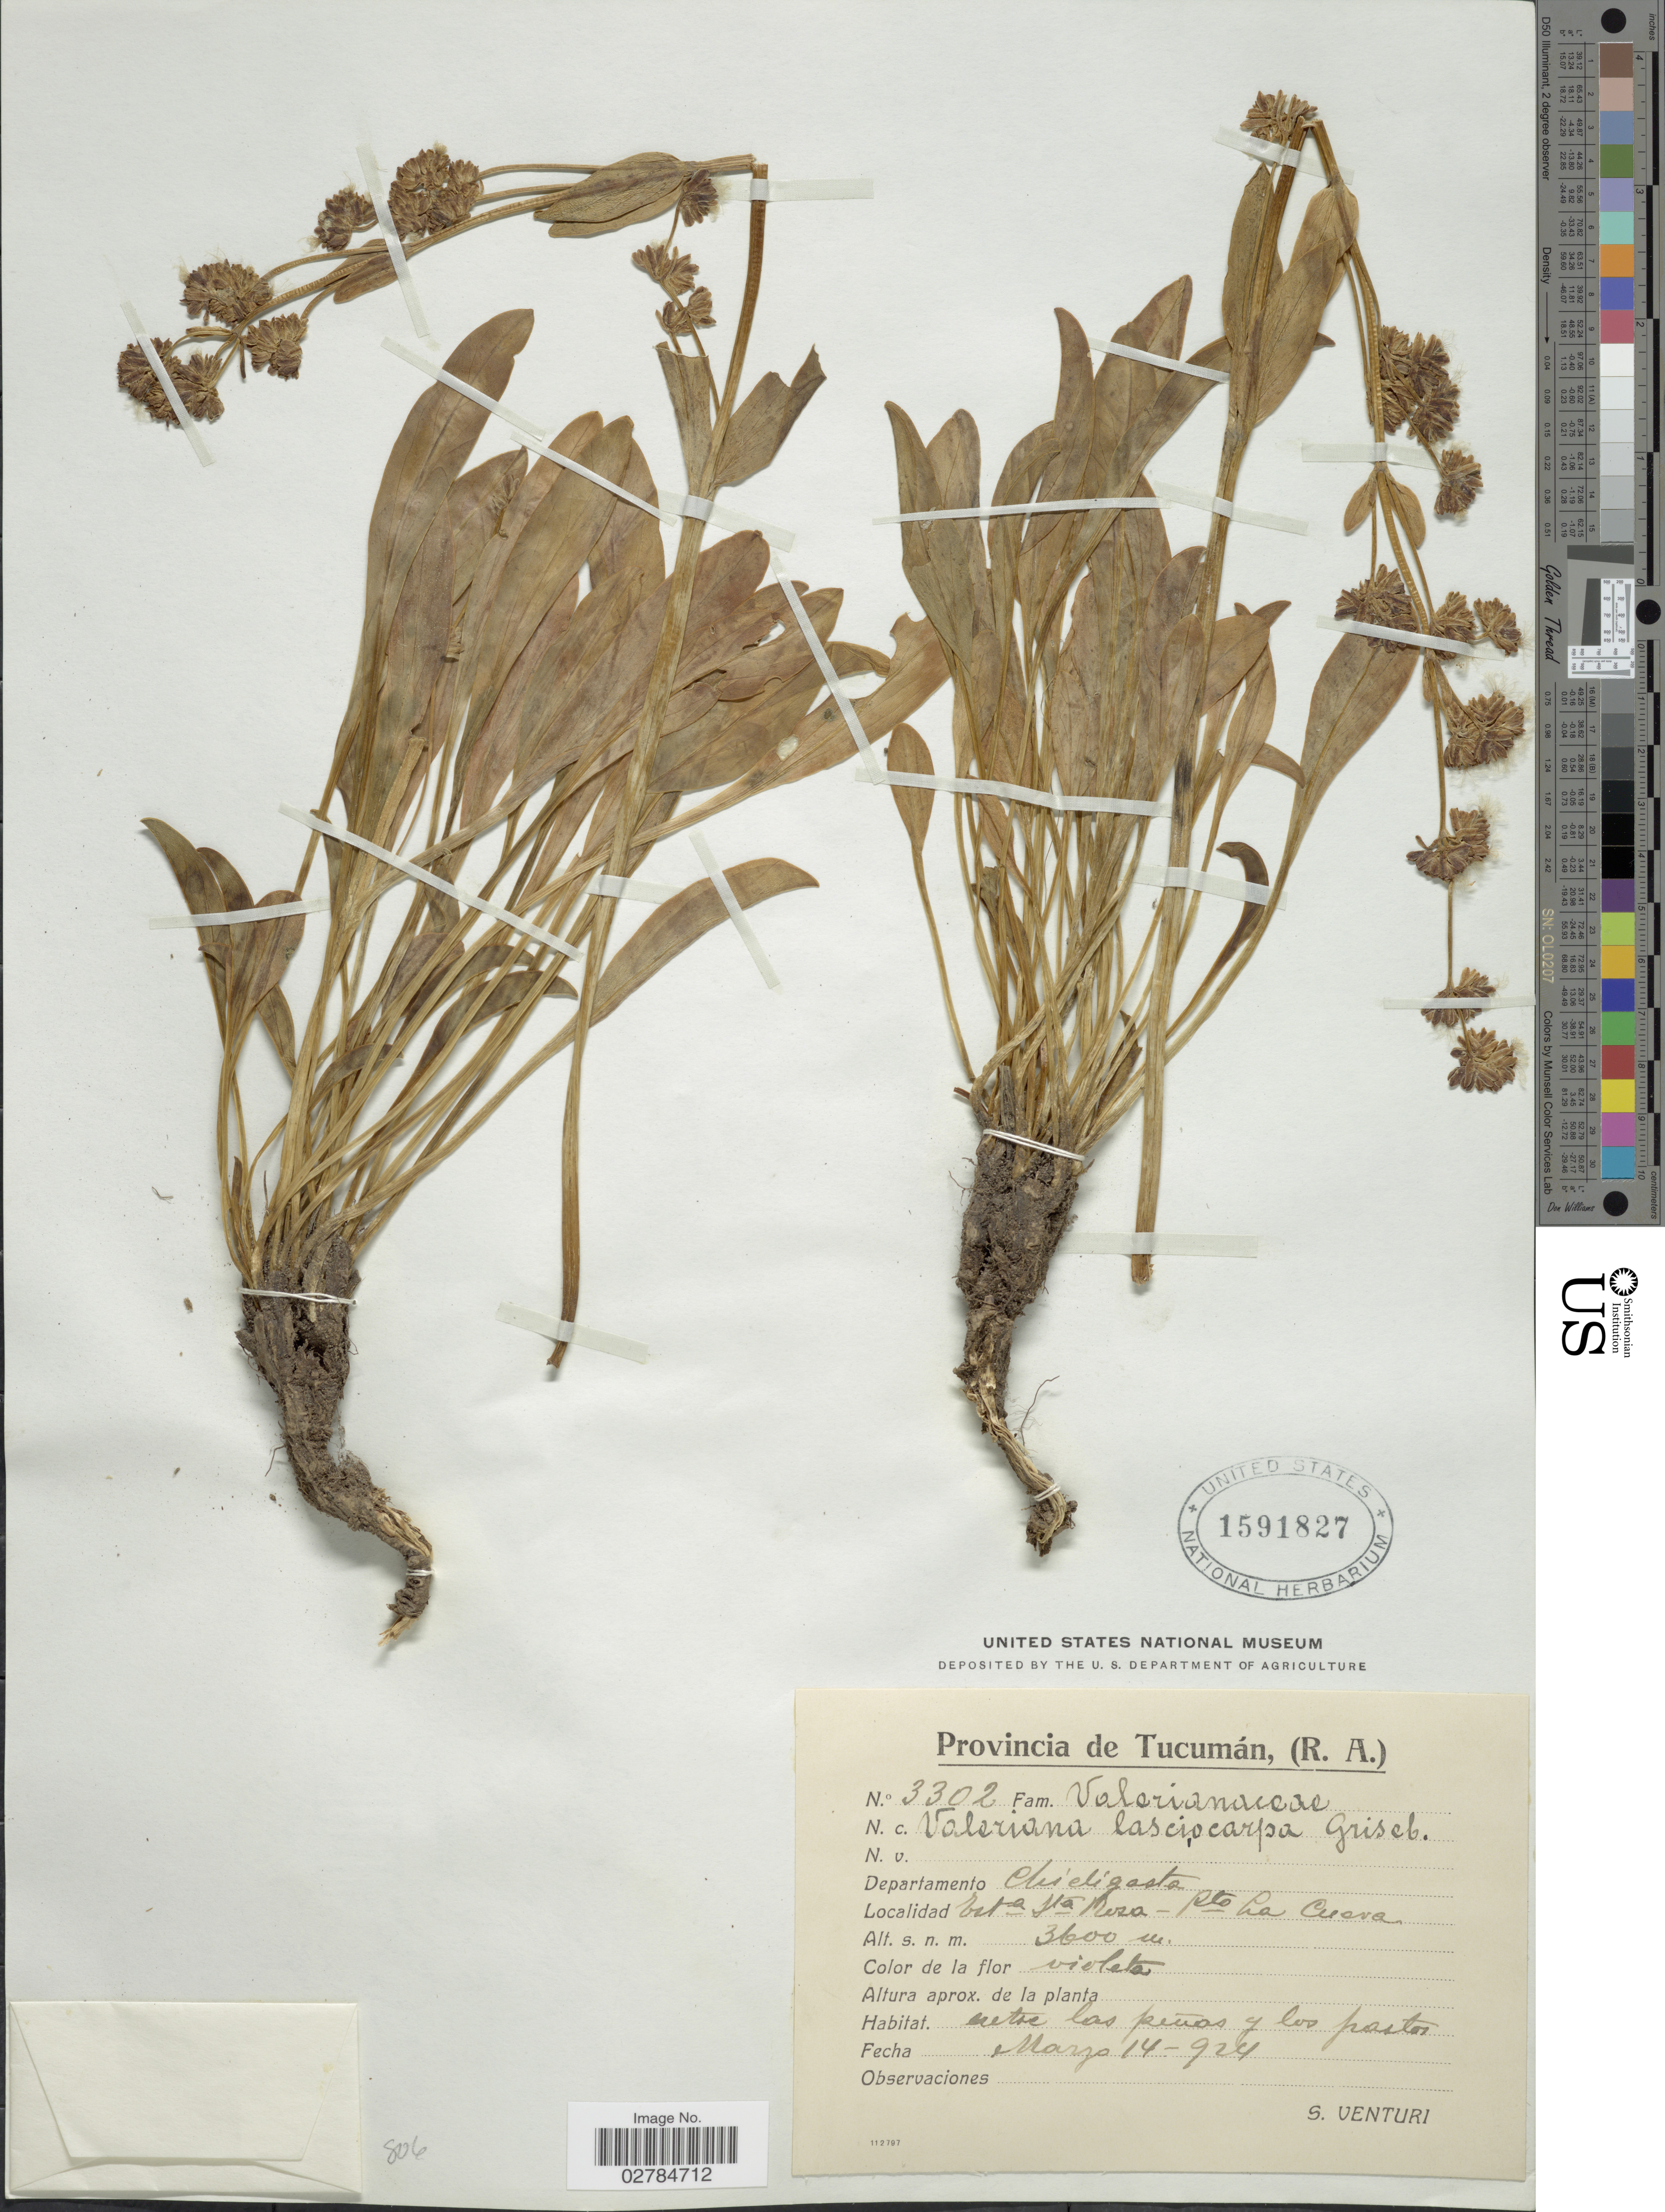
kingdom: Plantae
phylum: Tracheophyta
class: Magnoliopsida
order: Dipsacales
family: Caprifoliaceae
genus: Valeriana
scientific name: Valeriana lasiocarpa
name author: Griseb.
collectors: S. Venturi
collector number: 3302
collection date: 1924-03-14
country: Argentina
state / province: Tucuman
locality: Provincia de Tucumán, (R.A.), Departemento Chicligasta, Esta. Sta. Meza, Pto. La Cueva.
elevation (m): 3600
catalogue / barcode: US 1591827